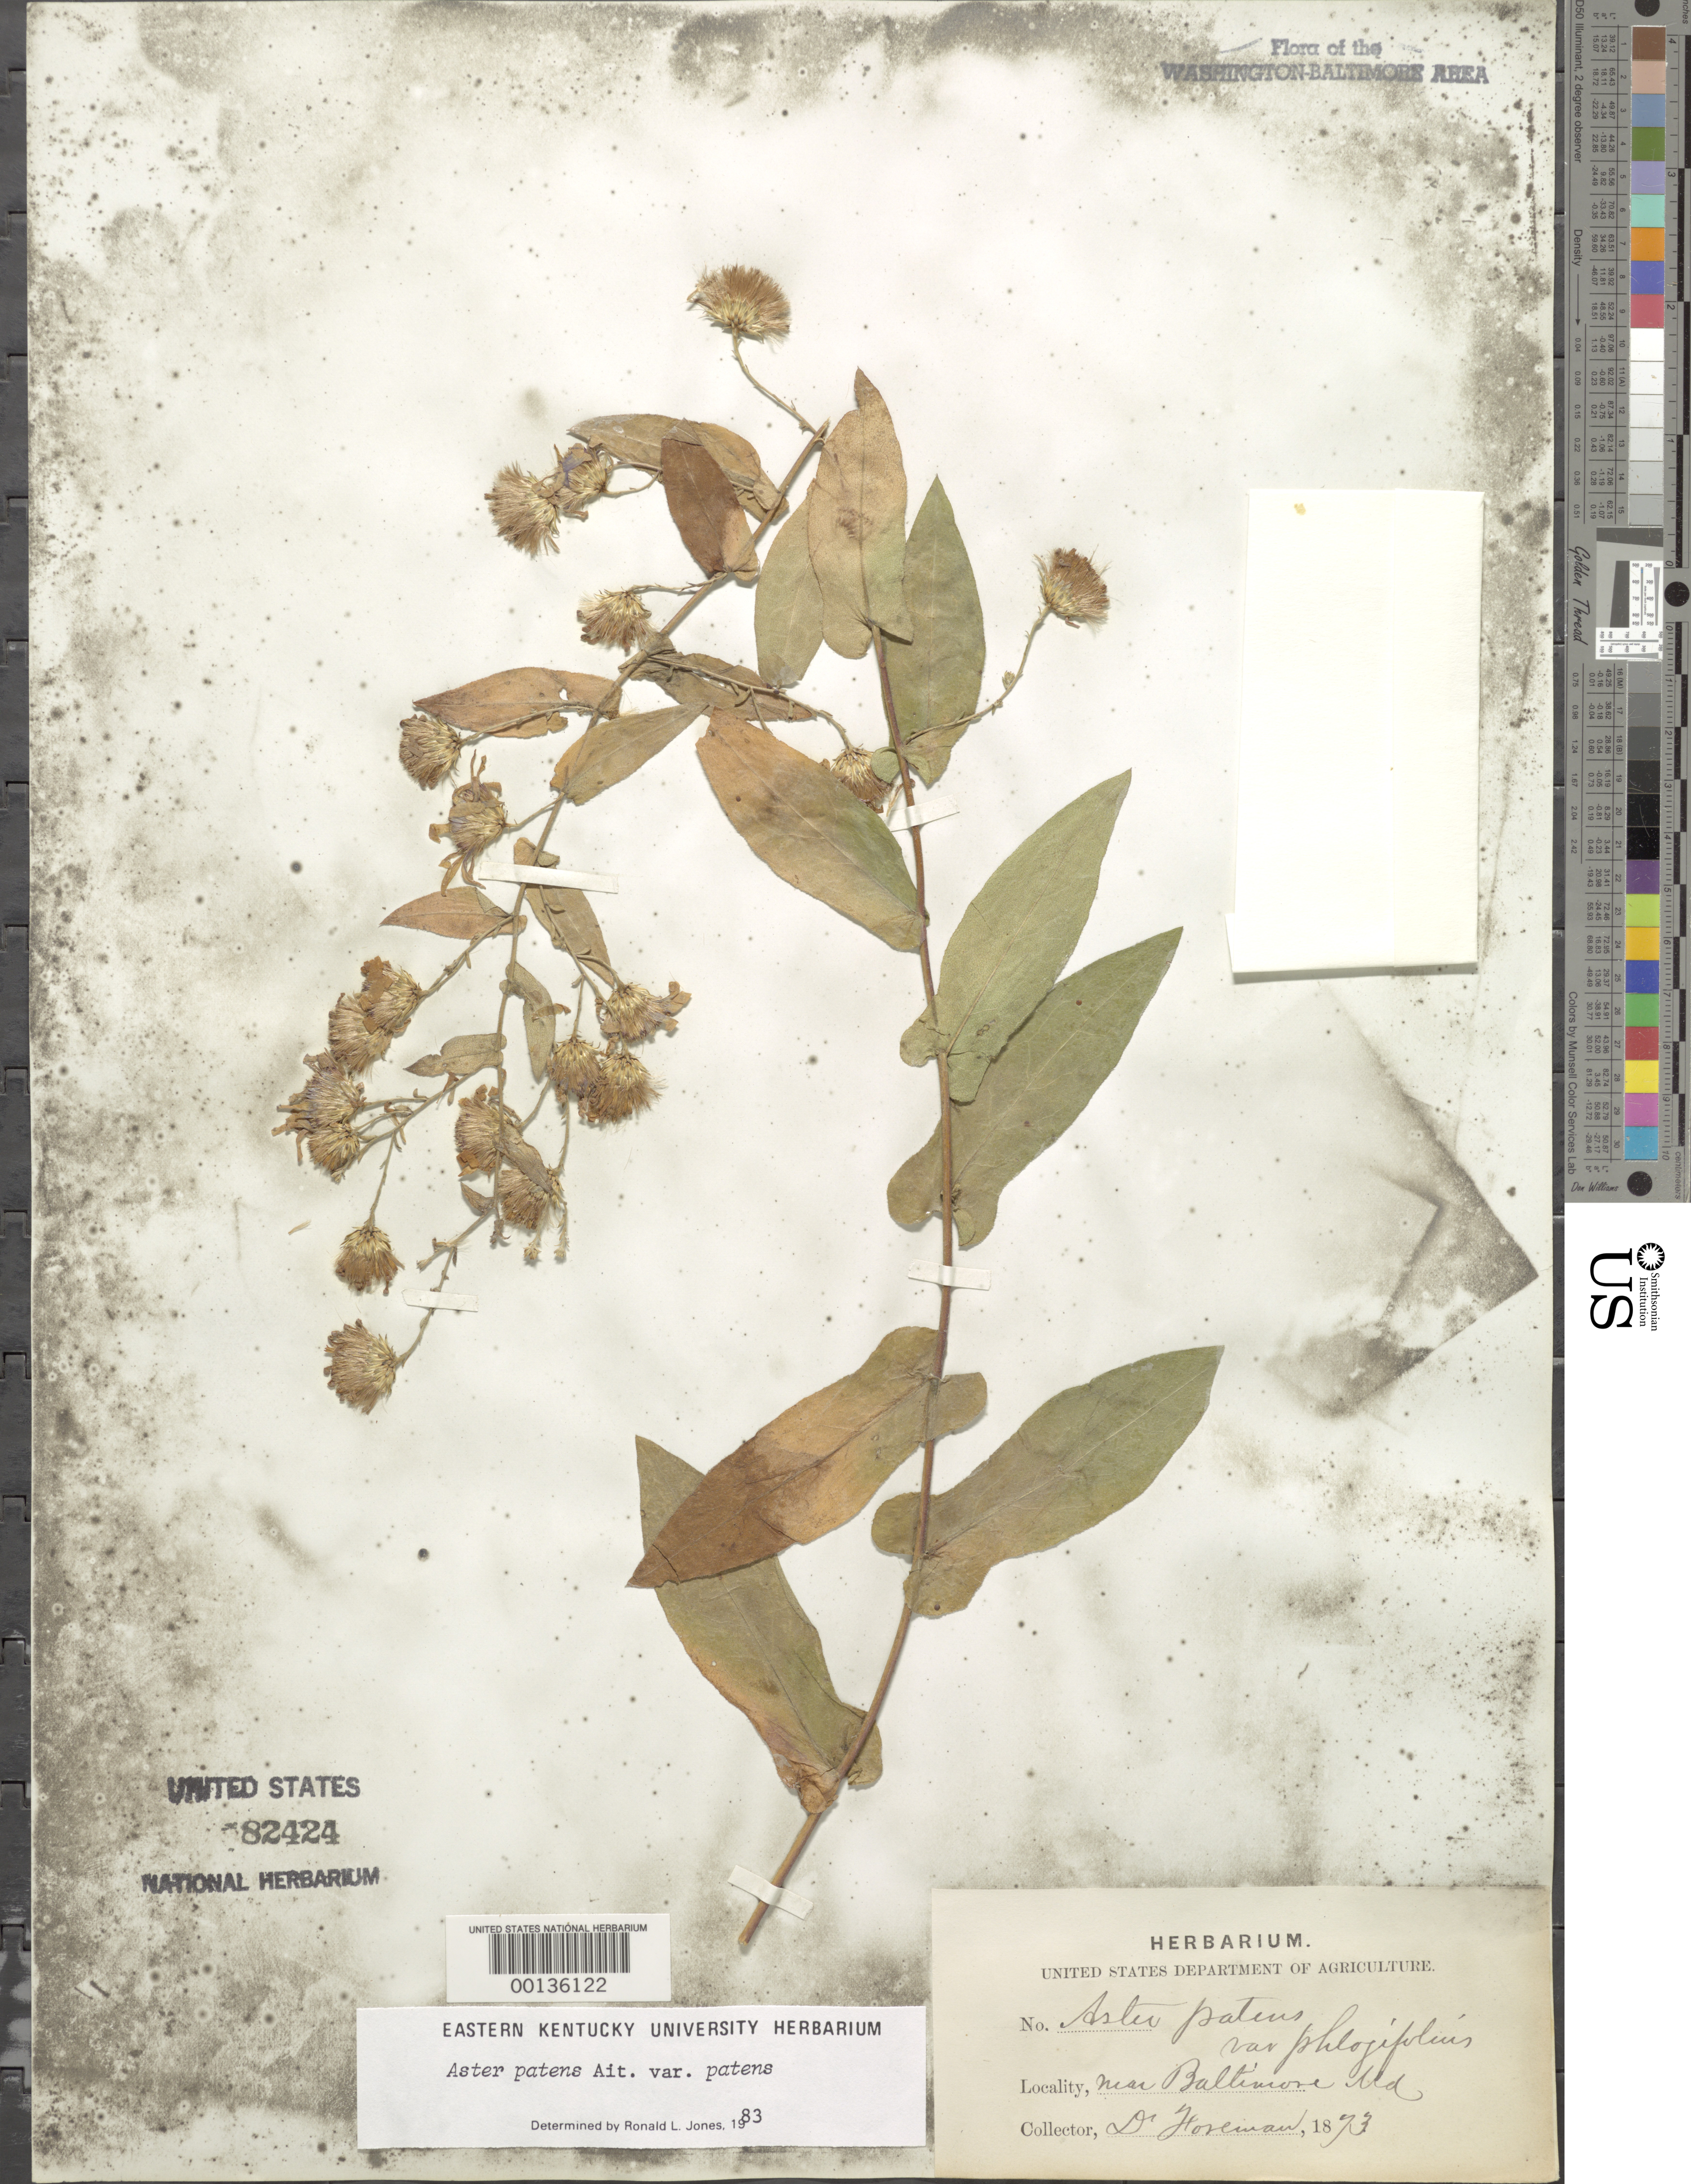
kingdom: Plantae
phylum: Tracheophyta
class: Magnoliopsida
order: Asterales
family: Asteraceae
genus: Symphyotrichum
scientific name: Symphyotrichum patens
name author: (Aiton) G.L. Nesom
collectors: D. Foreman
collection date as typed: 1873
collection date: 1873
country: United States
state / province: Maryland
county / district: Prince George's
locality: Baltimore vicinity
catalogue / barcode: US 82424